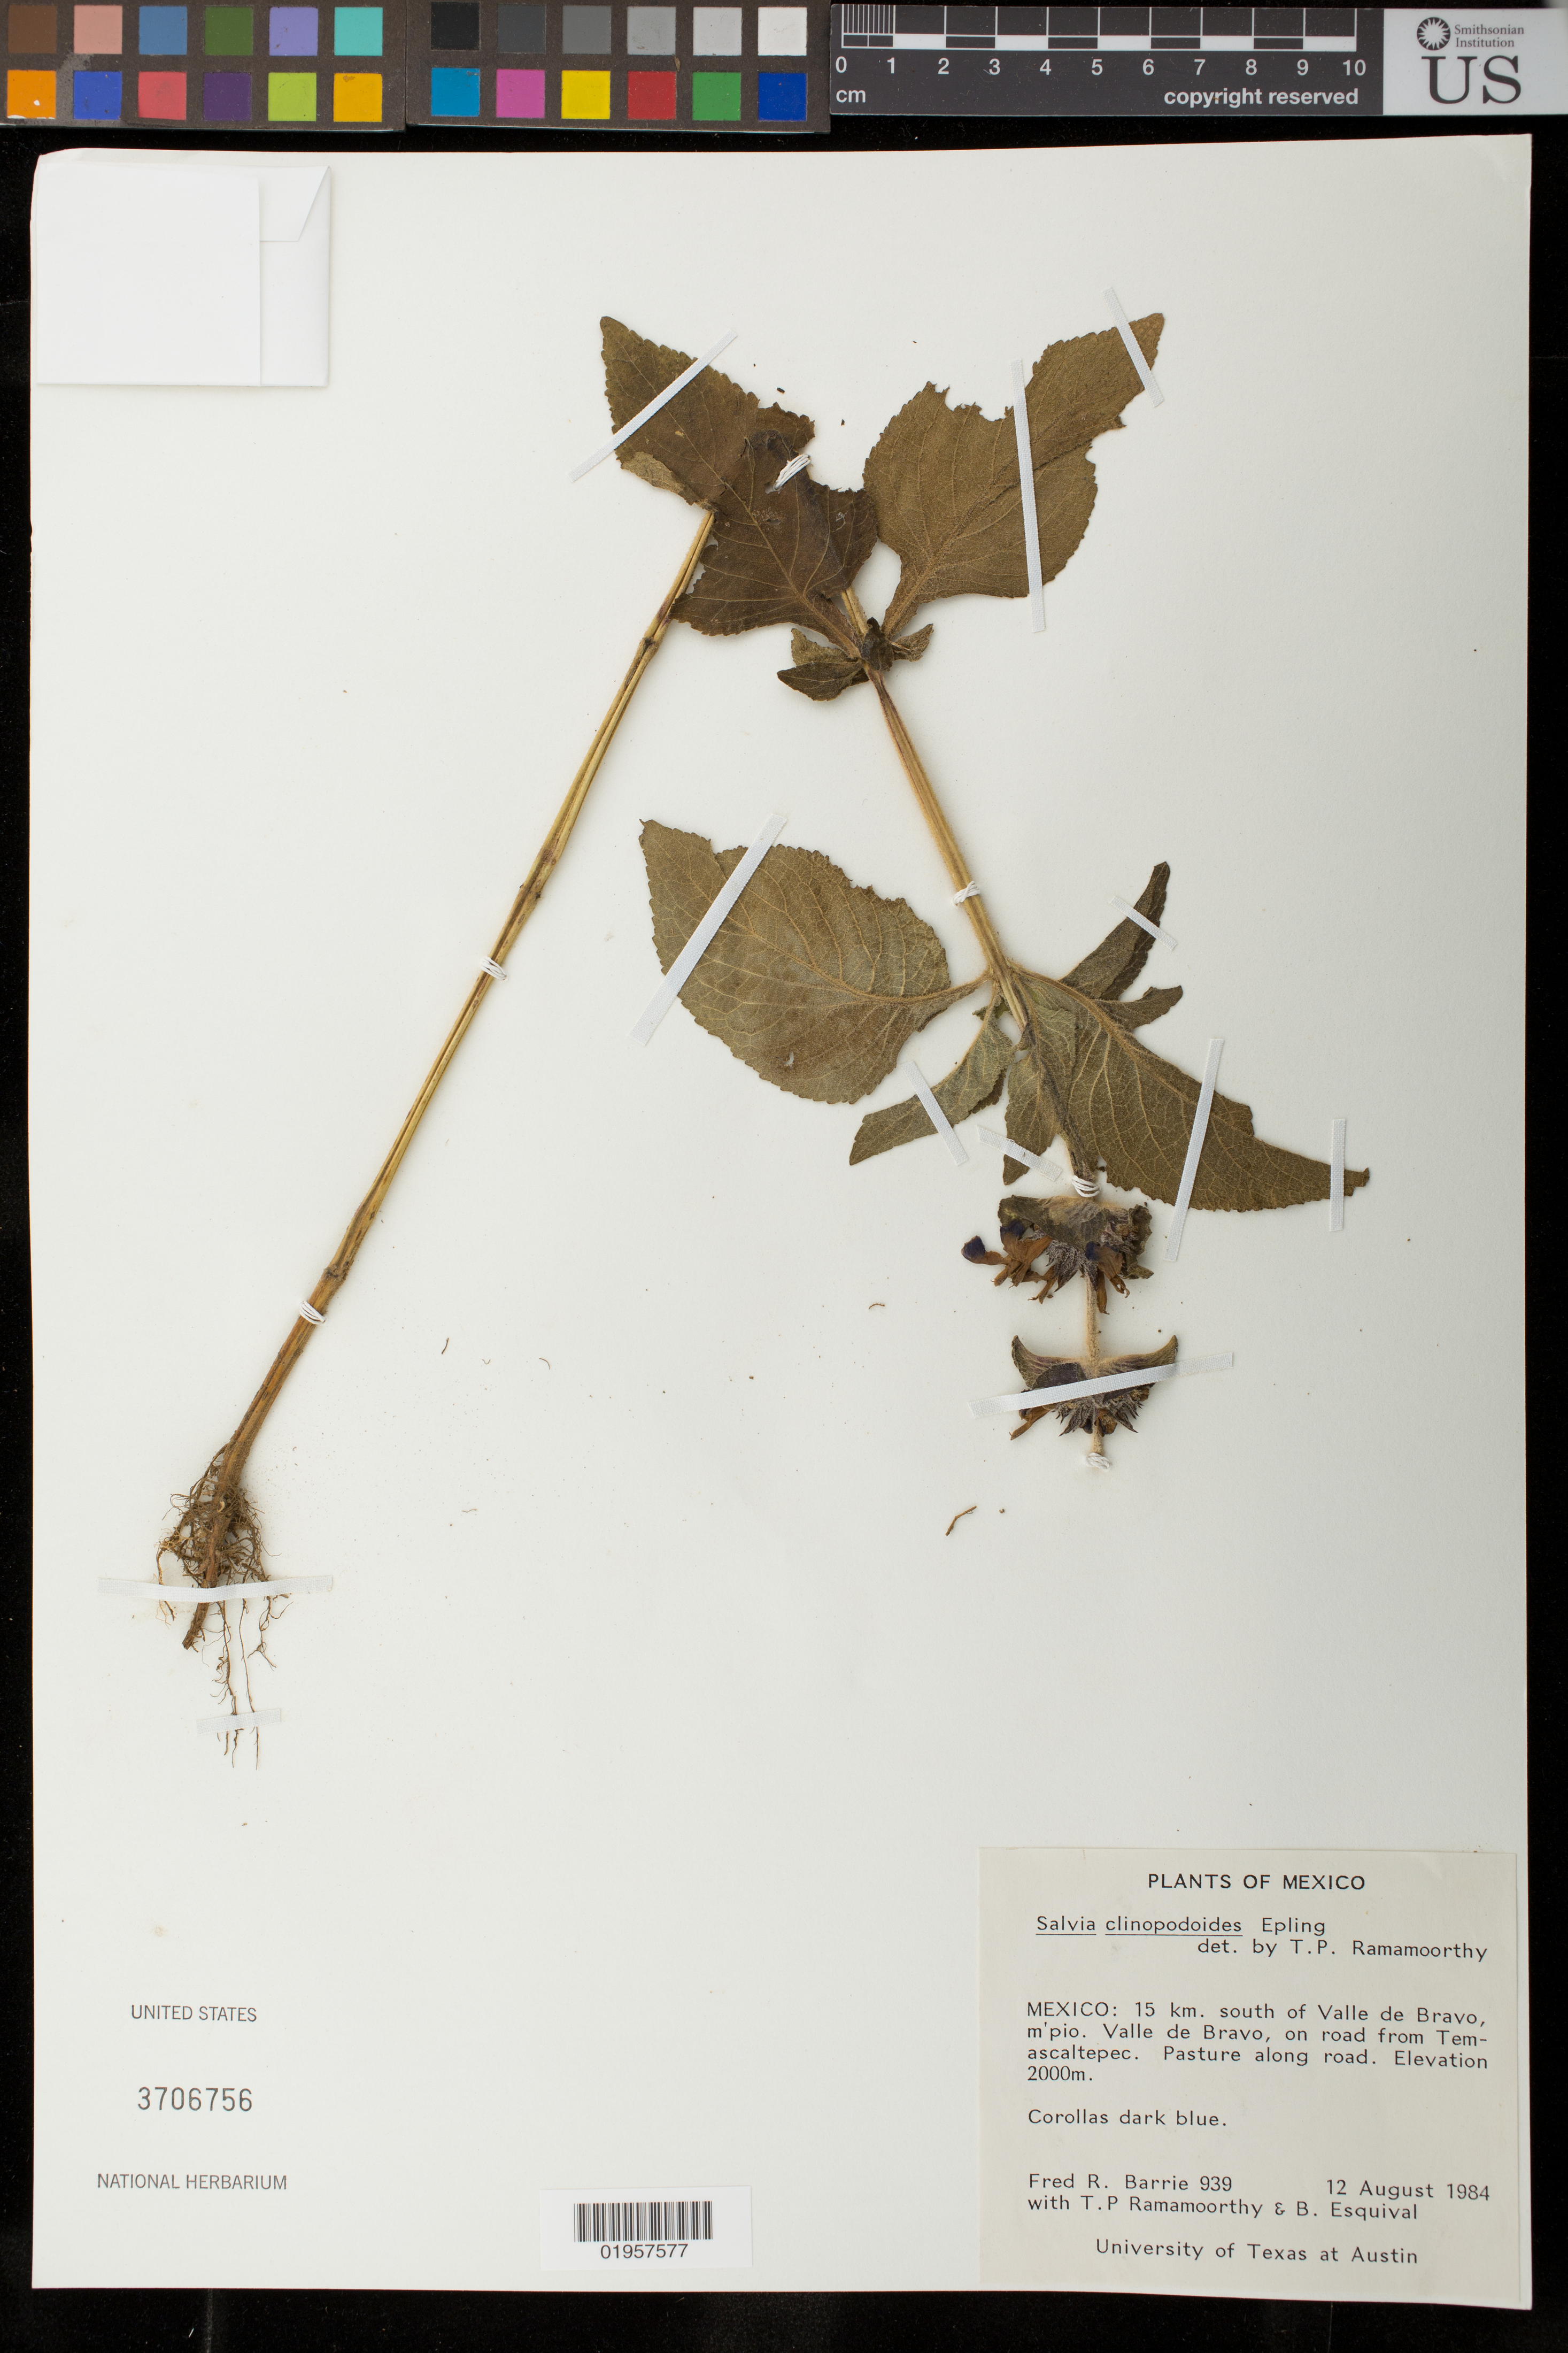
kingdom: Plantae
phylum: Tracheophyta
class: Magnoliopsida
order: Lamiales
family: Lamiaceae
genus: Salvia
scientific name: Salvia clinopodioides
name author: Kunth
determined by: Ramamoorthy, T. P.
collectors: F. R. Barrie, T. P. Ramamoorthy & B. Esquival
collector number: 939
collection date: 1984-08-12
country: Mexico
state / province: México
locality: Mpio. Valle de Bravo, on road from Temascaltepec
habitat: Pasture along road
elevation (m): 2000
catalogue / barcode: US 3706756